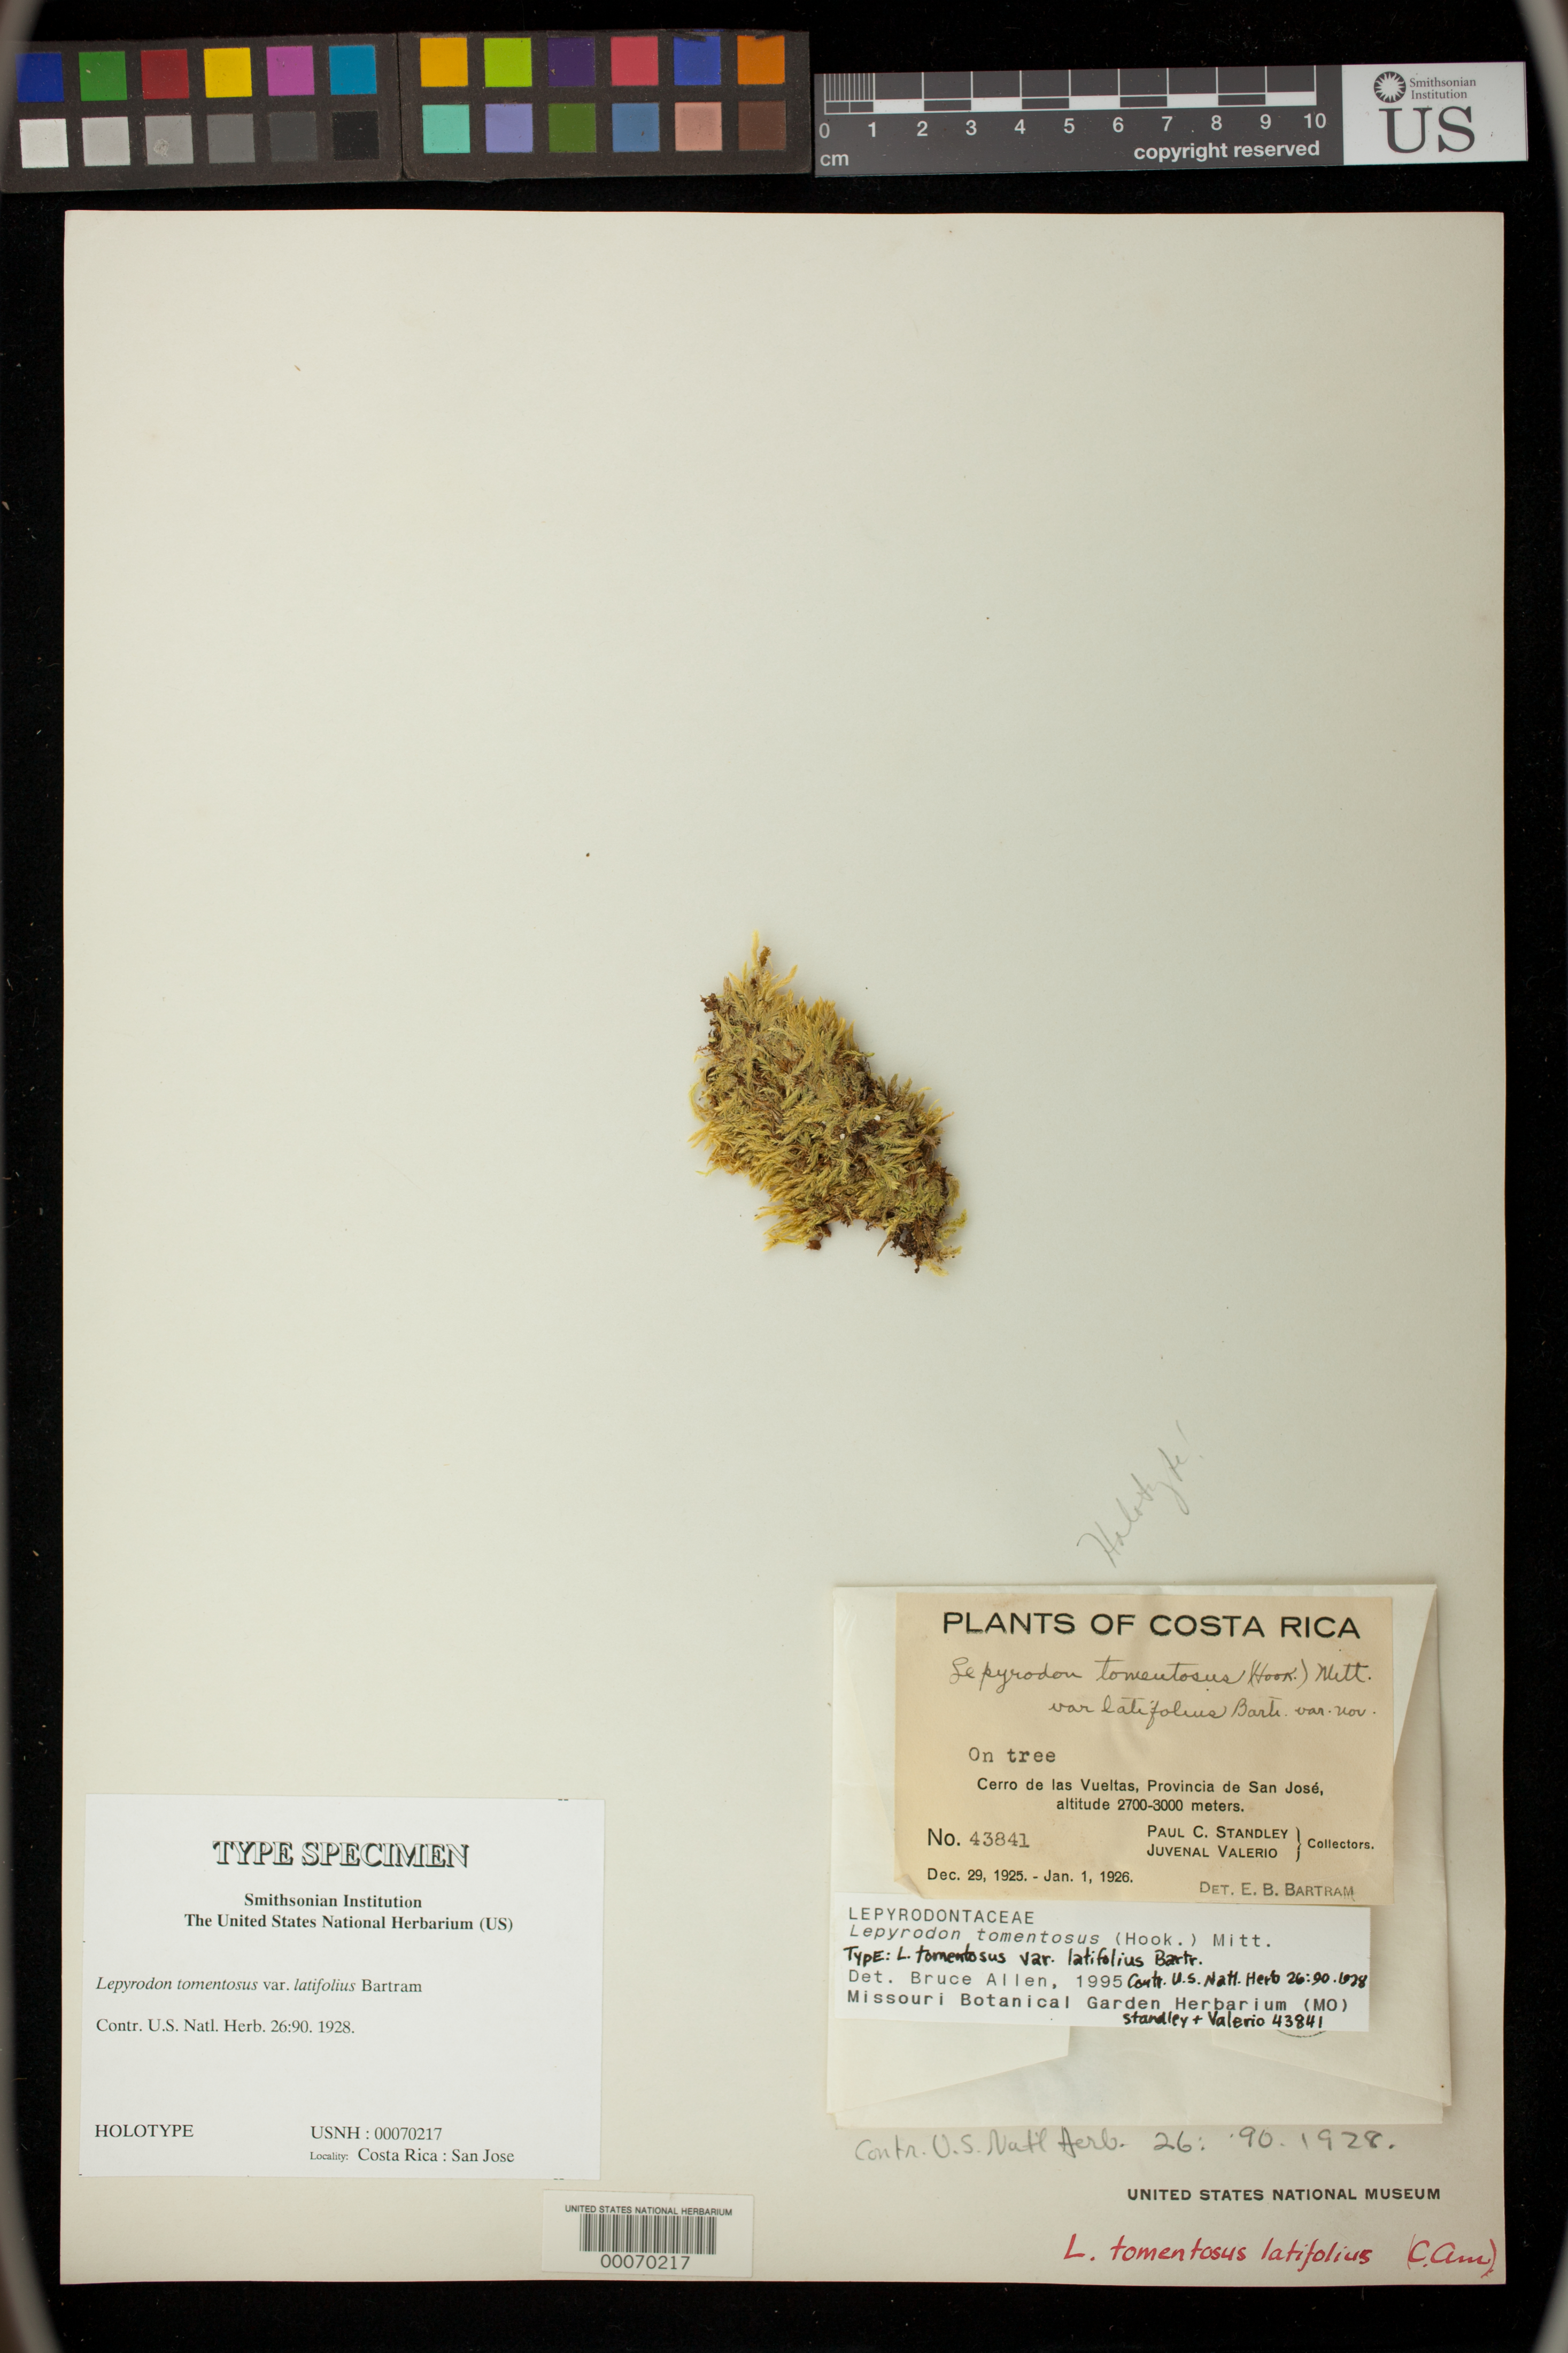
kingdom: Plantae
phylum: Bryophyta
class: Bryopsida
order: Hypnales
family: Lepyrodontaceae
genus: Lepyrodon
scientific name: Lepyrodon tomentosus var. latifolius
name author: E.B. Bartram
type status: Holotype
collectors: P. C. Standley & J. Valerio R.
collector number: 43841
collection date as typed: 29 Dec 1925 to 01 Jan 1926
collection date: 1925-12-29/1926-01-01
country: Costa Rica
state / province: San José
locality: Cerro de las Vueltas.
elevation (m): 2700